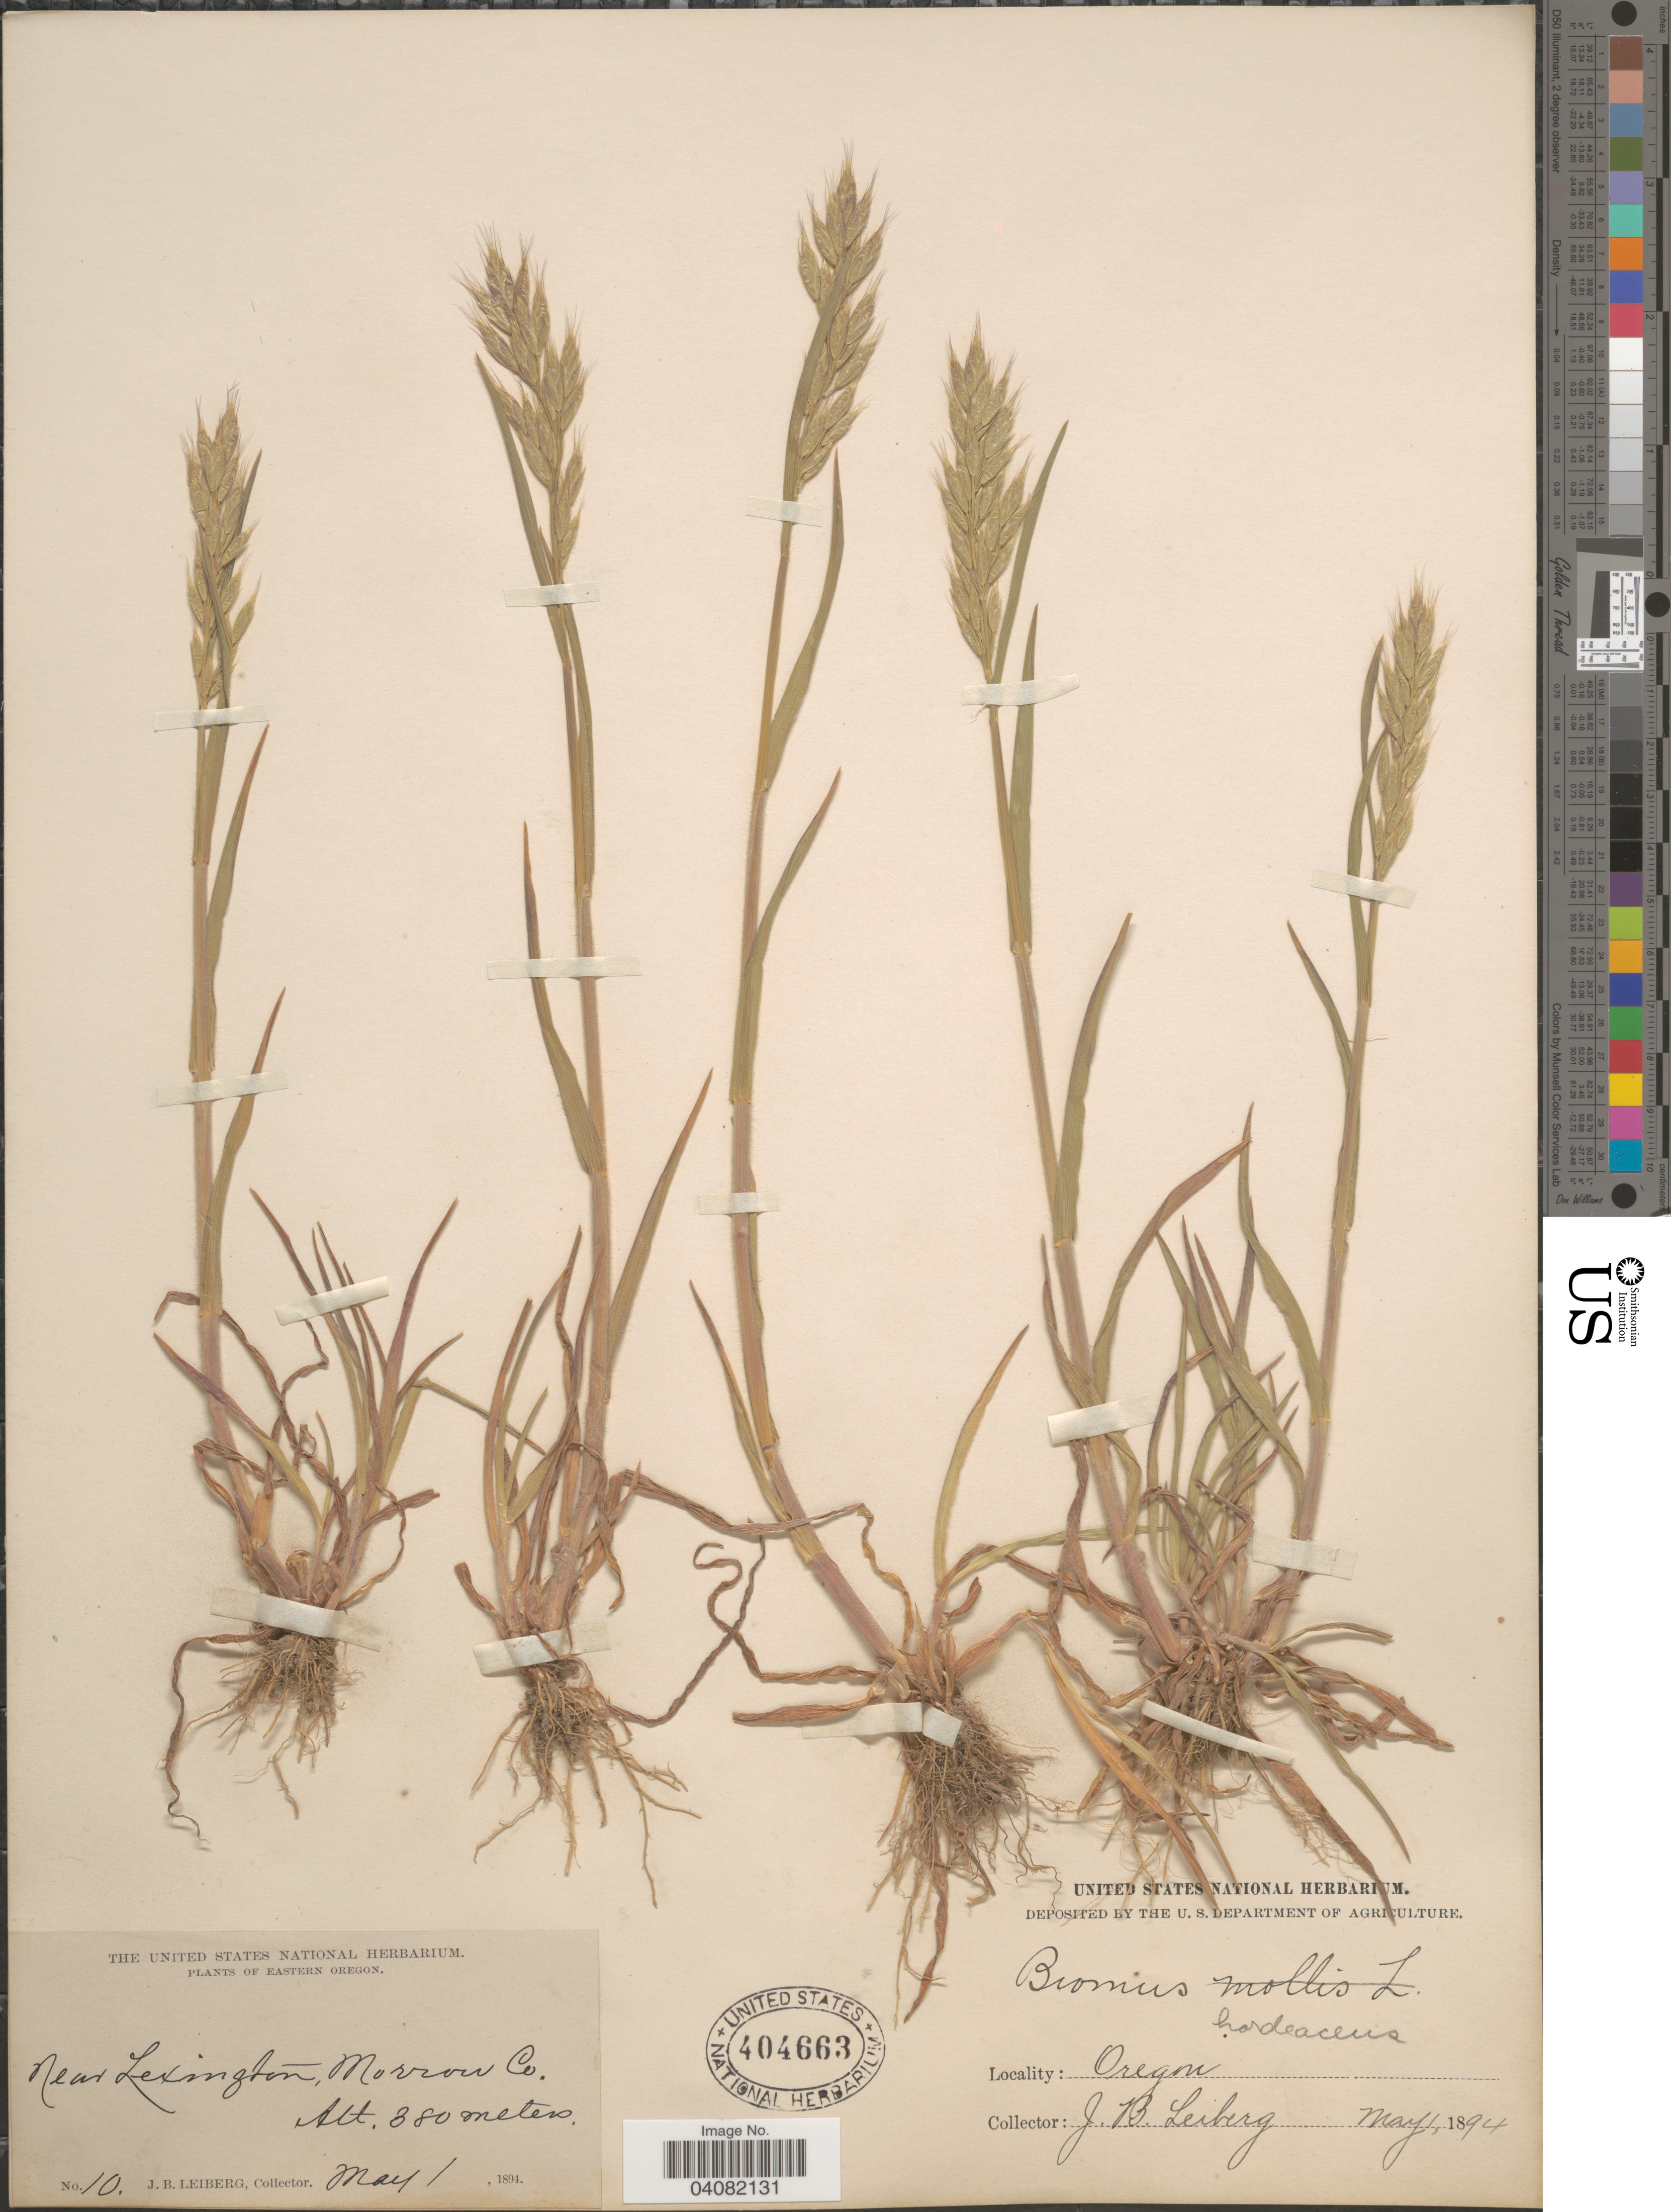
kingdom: Plantae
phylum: Tracheophyta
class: Liliopsida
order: Poales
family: Poaceae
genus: Bromus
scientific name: Bromus hordeaceus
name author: L.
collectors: J. B. Leiberg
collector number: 10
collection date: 1894-05-01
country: United States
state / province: Oregon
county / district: Morrow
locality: Eastern Oregon. Near Lexington, Morrow Co.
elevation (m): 380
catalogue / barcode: US 404663